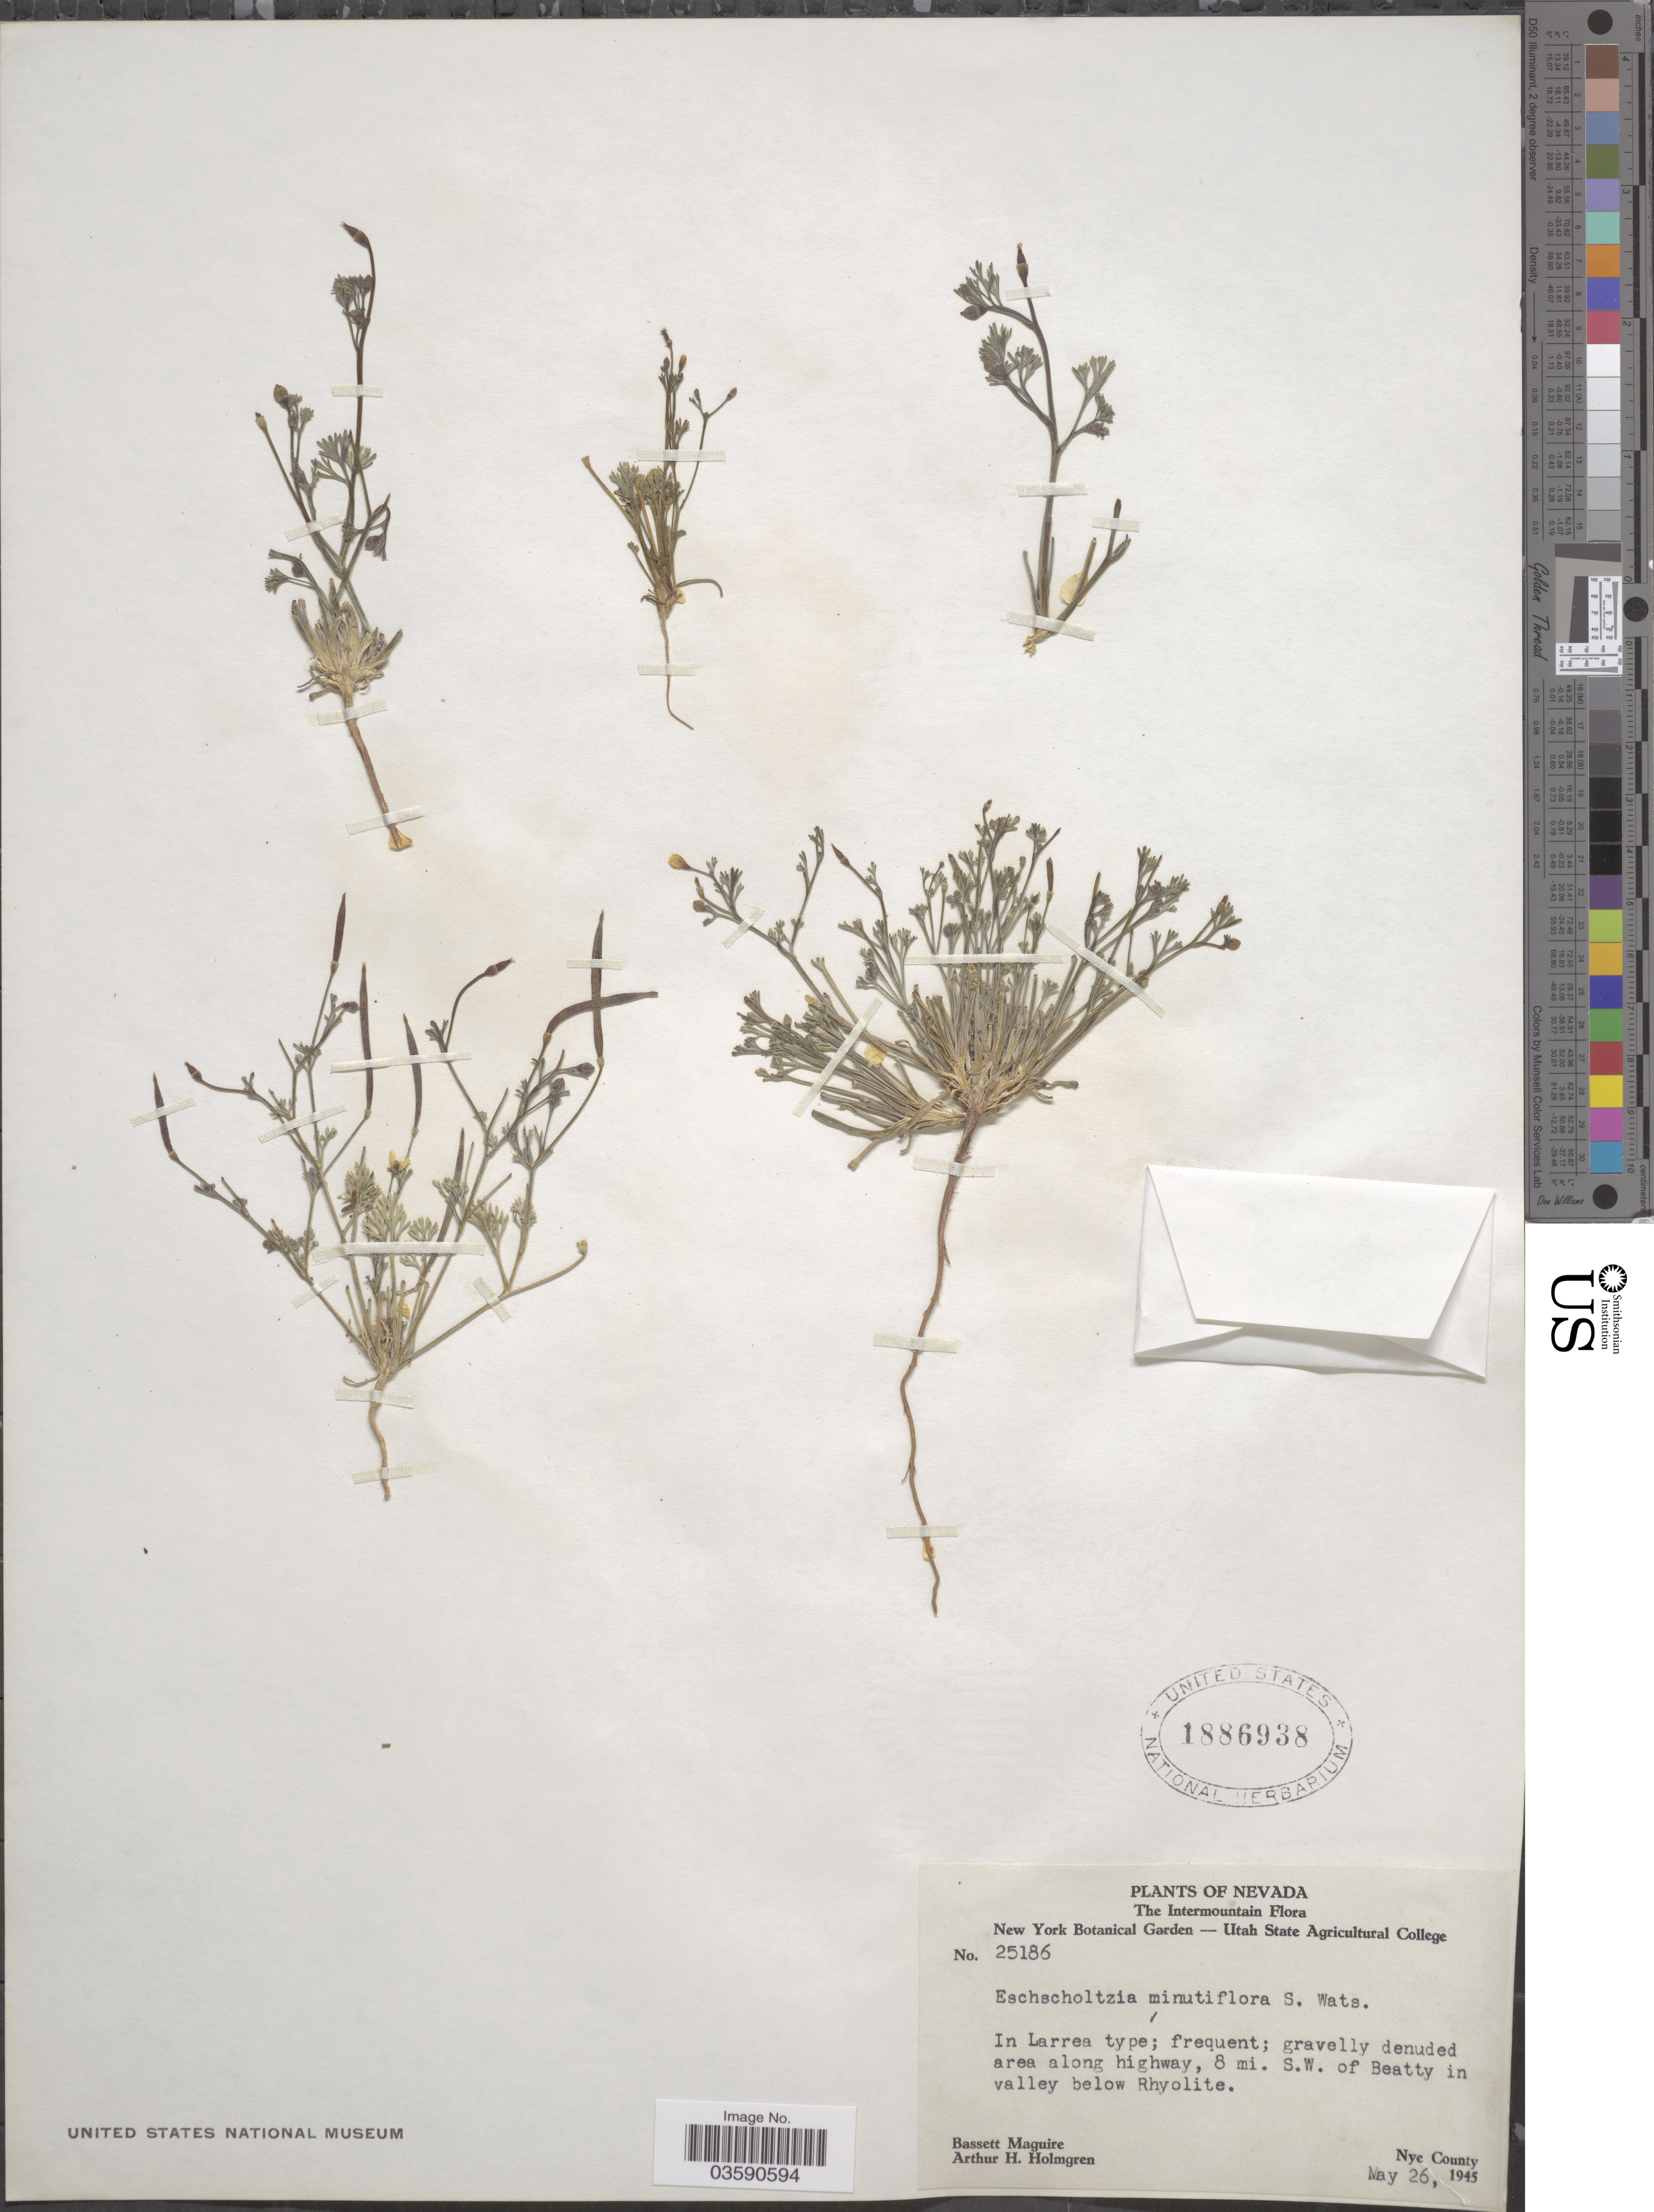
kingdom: Plantae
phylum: Tracheophyta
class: Magnoliopsida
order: Ranunculales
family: Papaveraceae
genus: Eschscholzia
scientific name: Eschscholzia minuscula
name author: Greene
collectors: B. Maguire & A. H. Holmgren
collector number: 25186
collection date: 1945-05-26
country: United States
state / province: Nevada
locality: The Intermountain. In Larrea type; frequent; gravelly denuded area along highway, 8 mi. S.W. of Beatty in valley below Rhyolite. Nye County.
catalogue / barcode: US 1886938